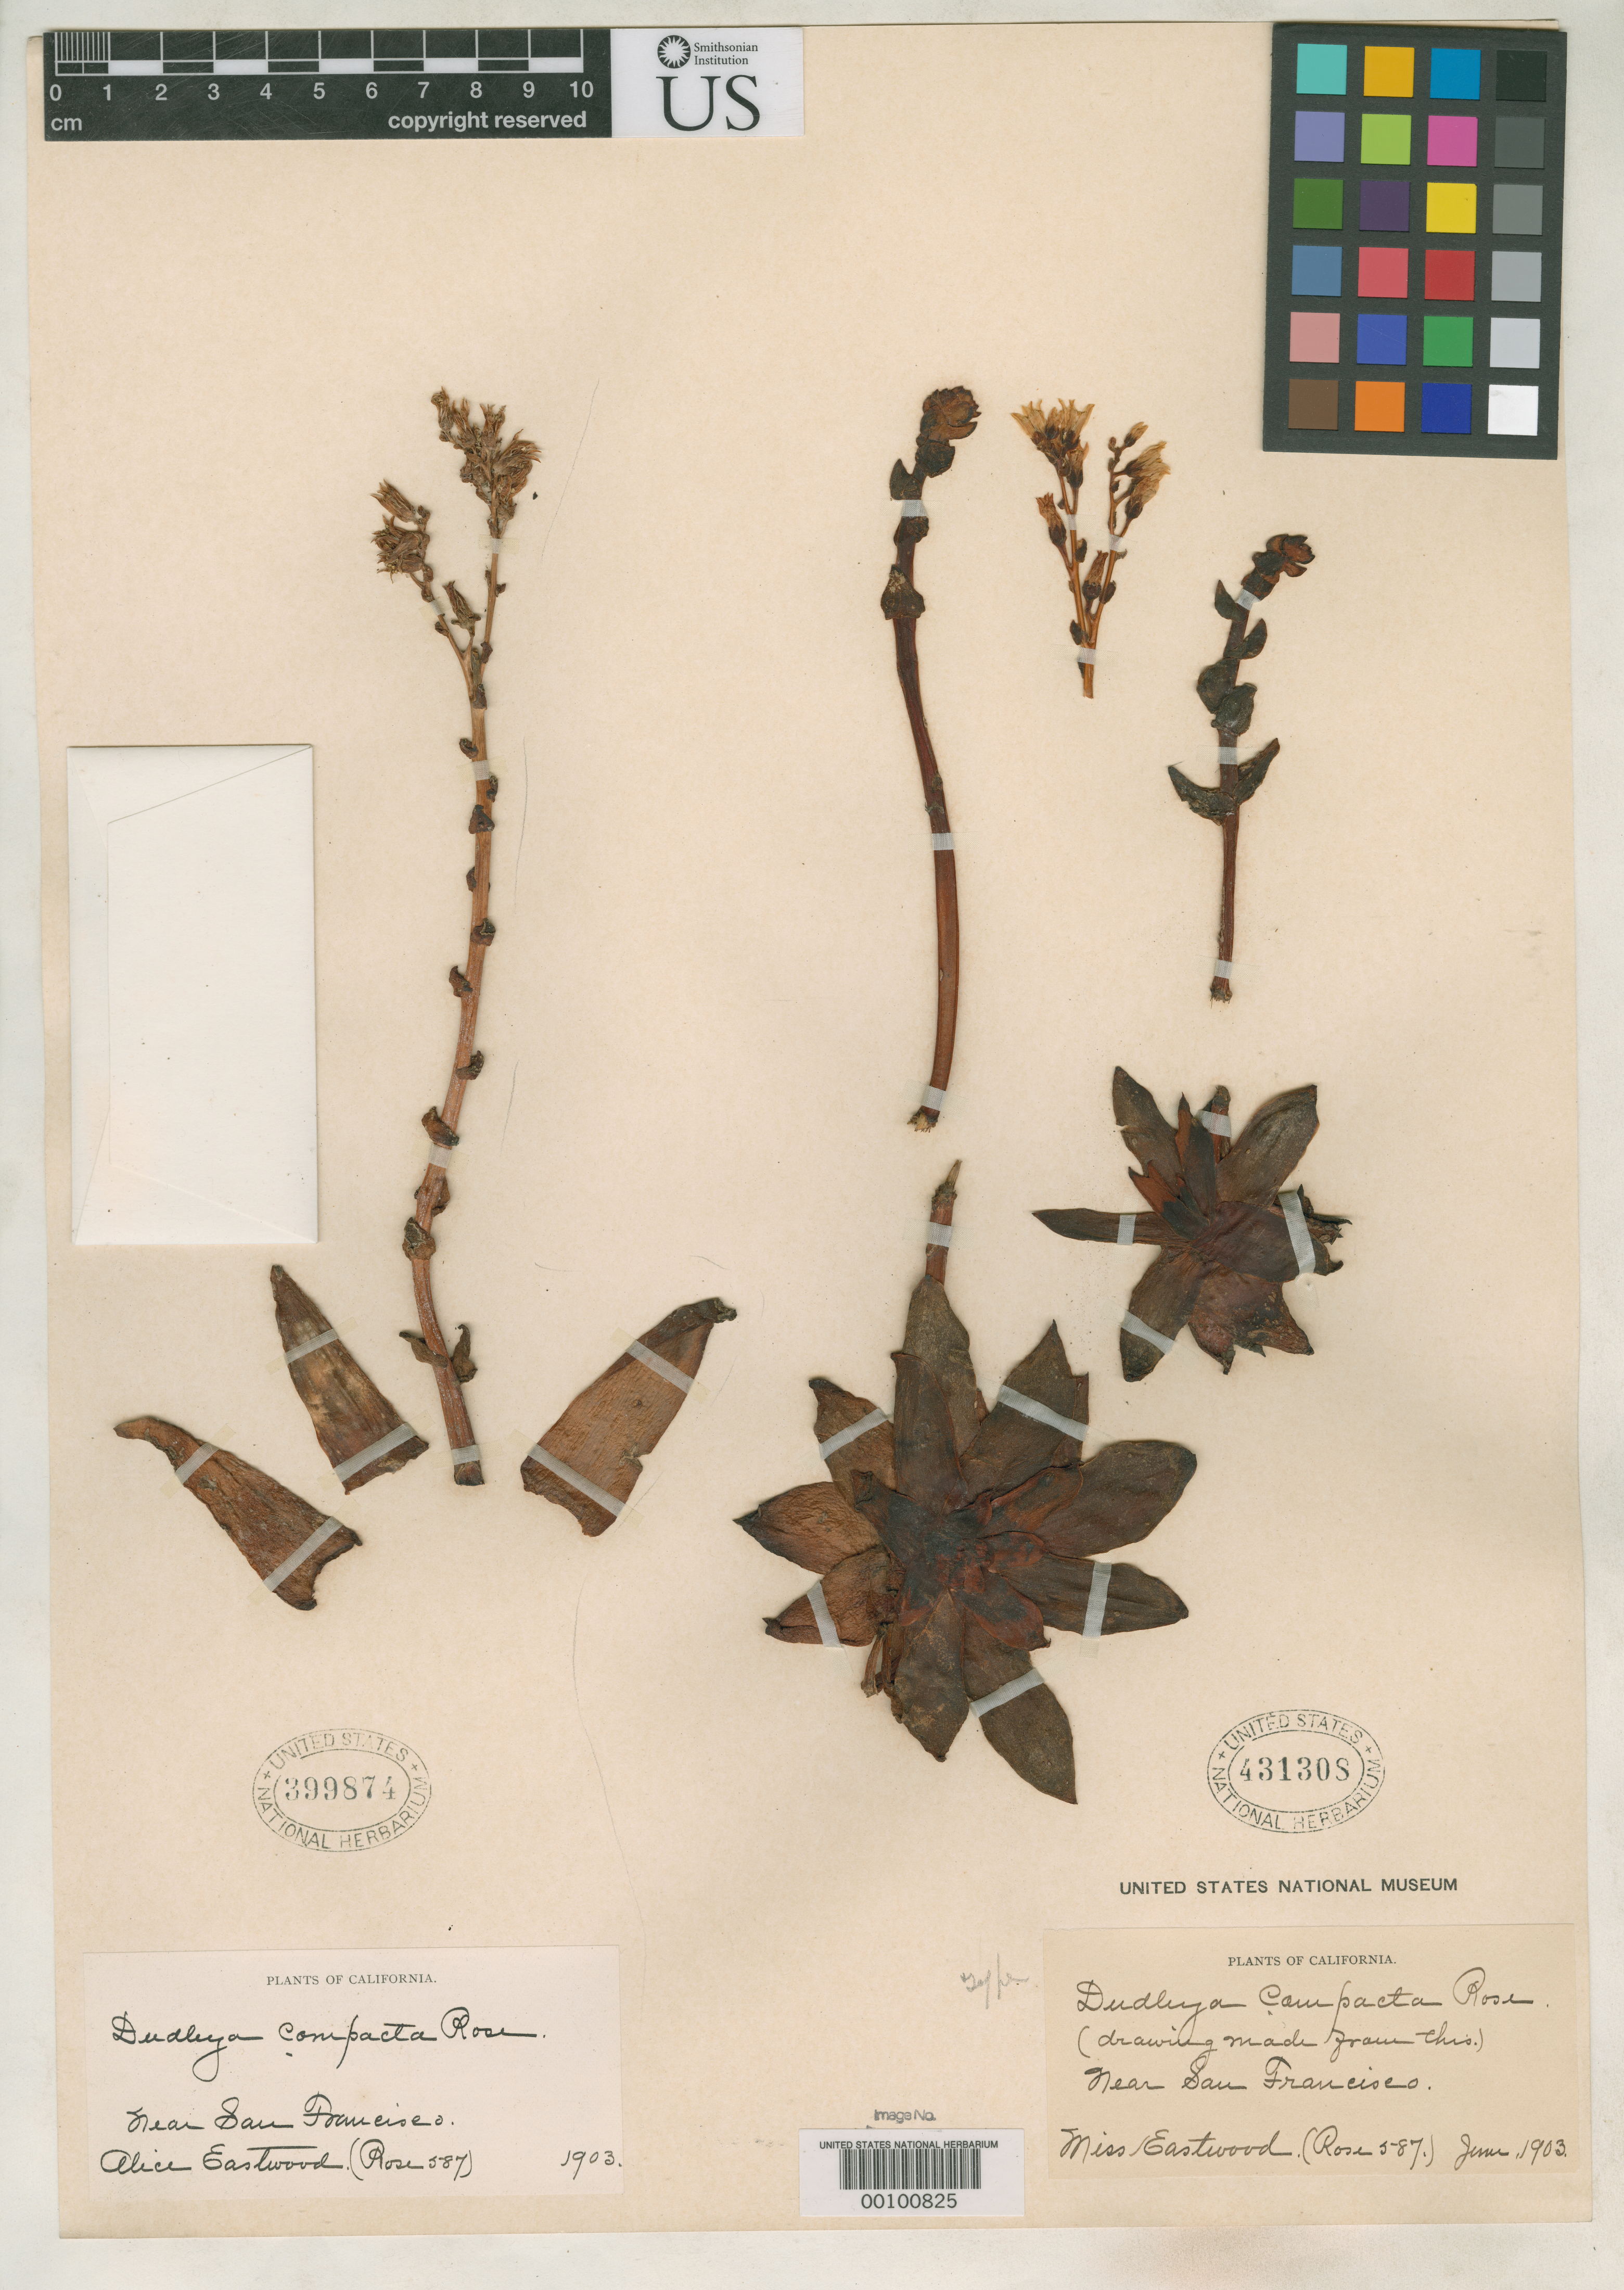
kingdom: Plantae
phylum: Tracheophyta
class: Magnoliopsida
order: Saxifragales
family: Crassulaceae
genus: Dudleya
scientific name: Dudleya compacta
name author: Rose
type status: Holotype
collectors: A. Eastwood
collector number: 587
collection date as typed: Jun 1903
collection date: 1903-06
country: United States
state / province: California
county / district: San Francisco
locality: San Francisco Bay.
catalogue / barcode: US 431308